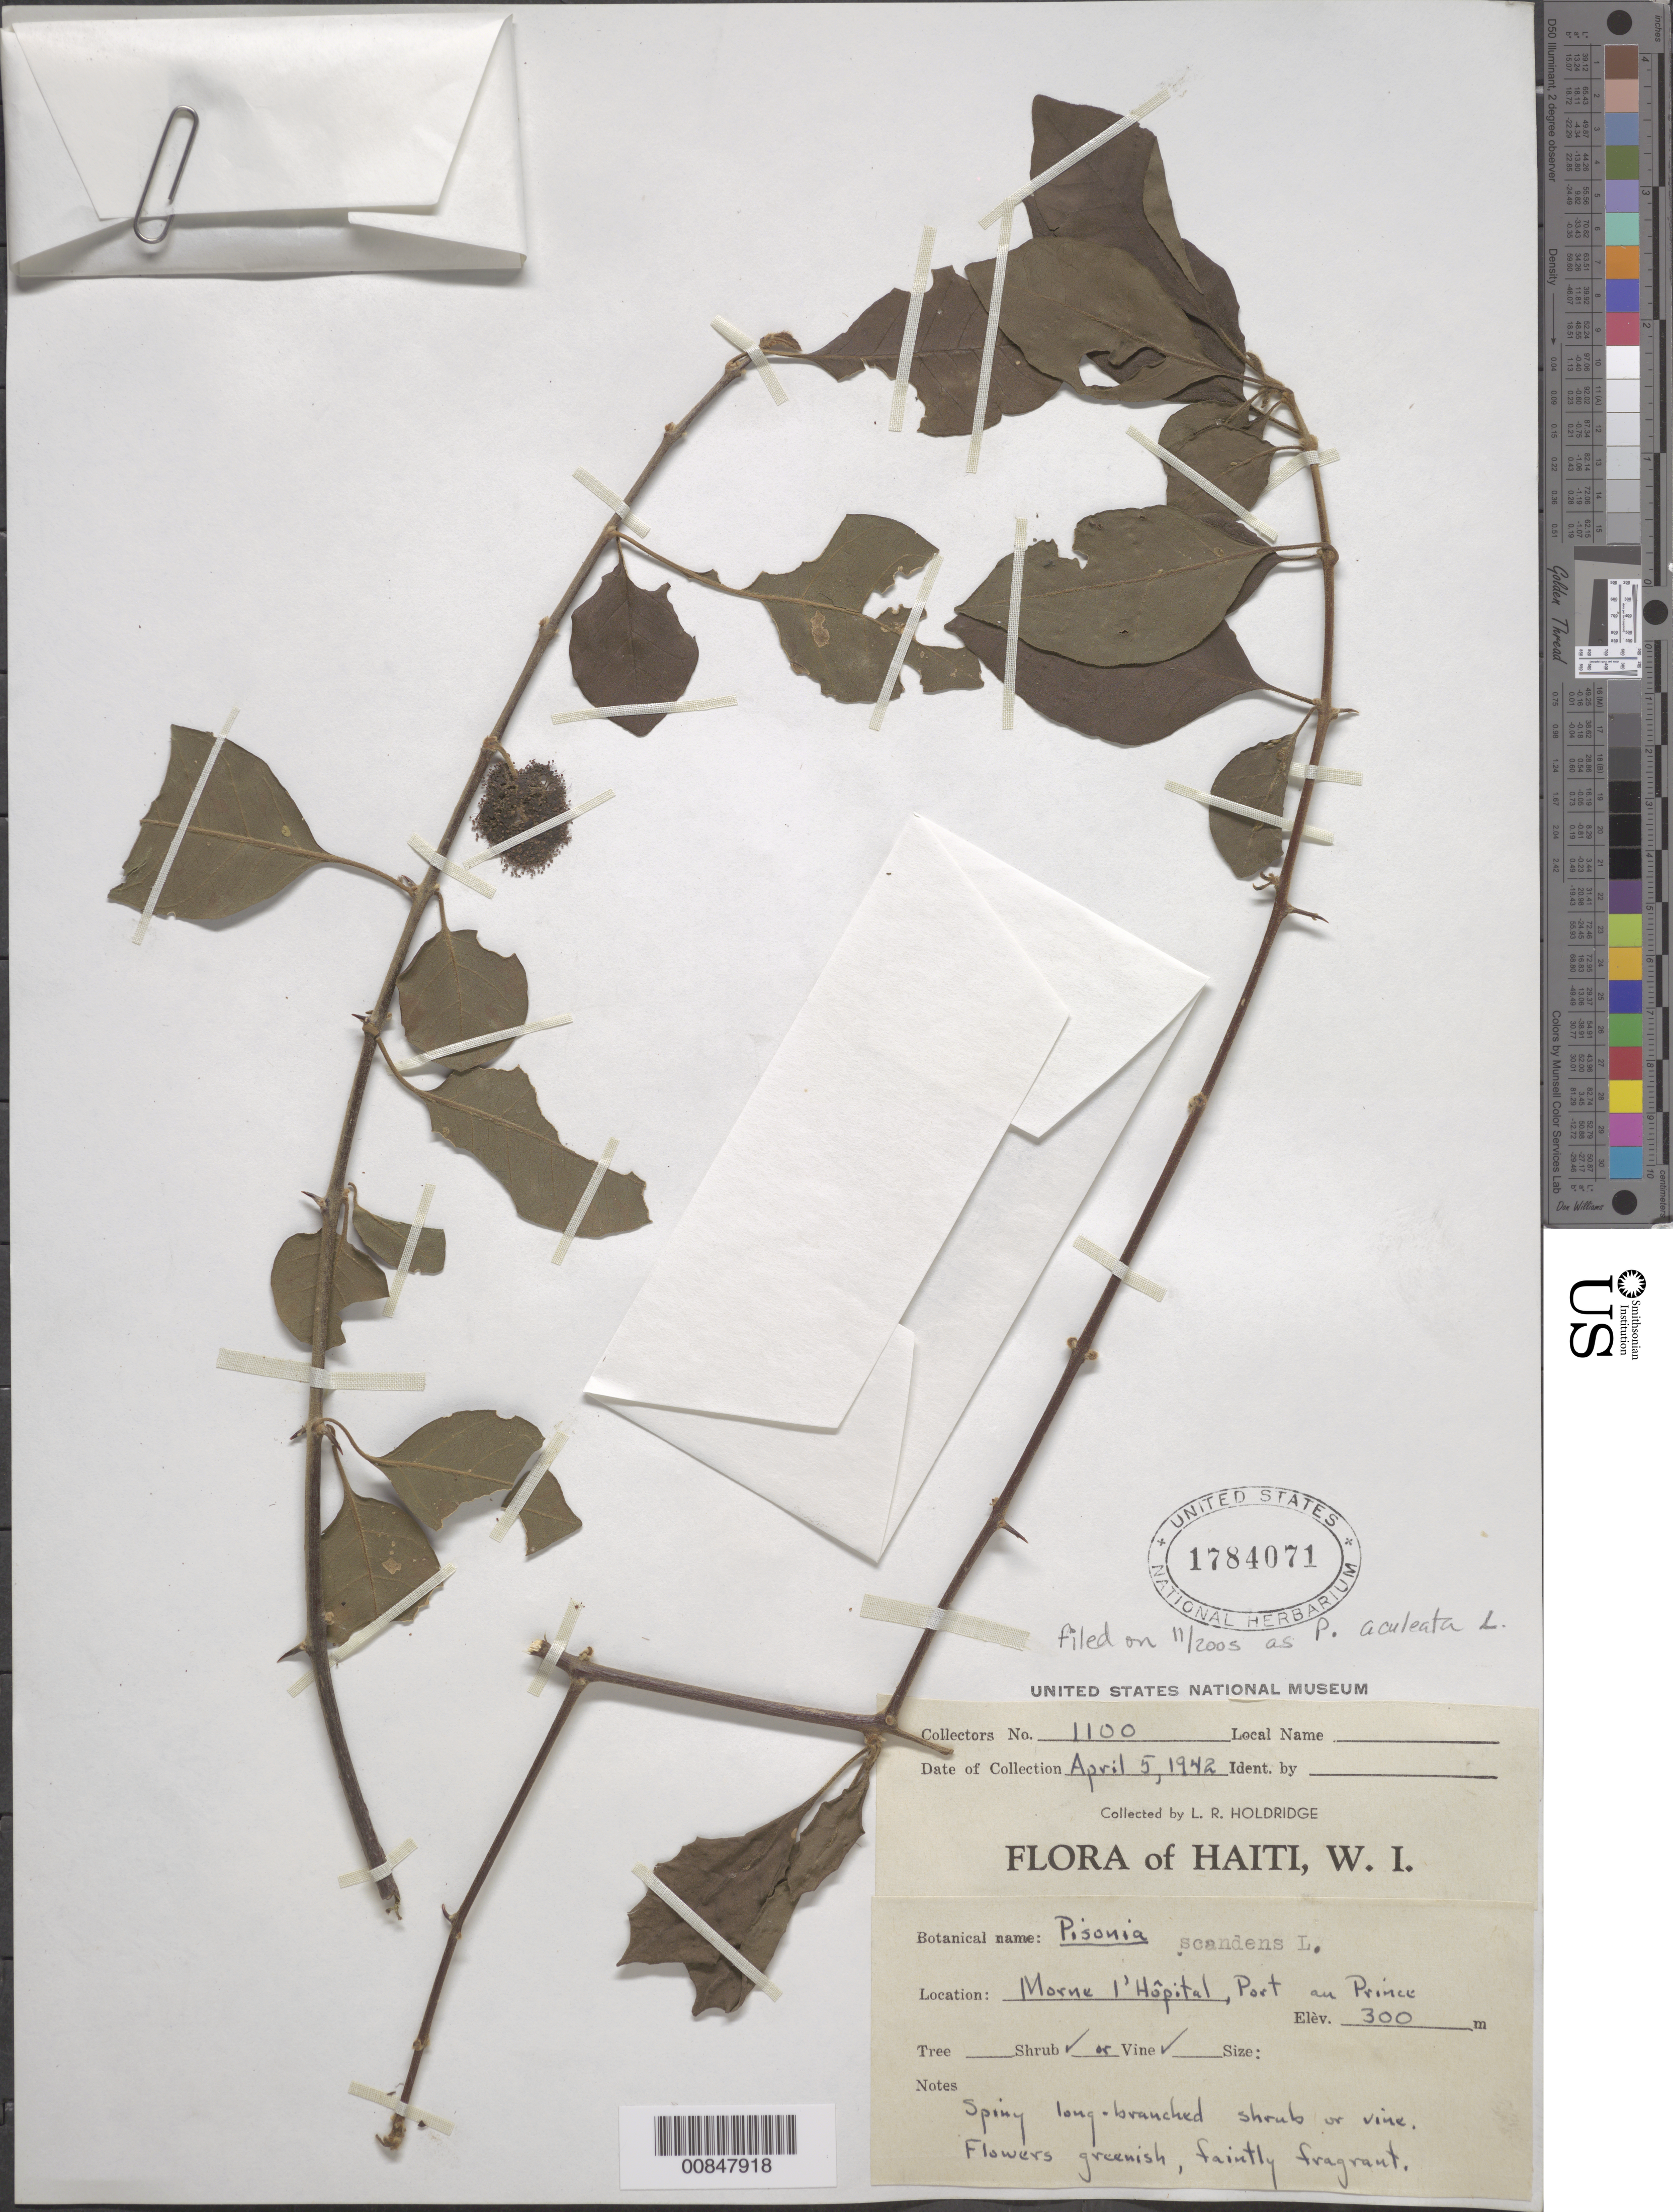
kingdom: Plantae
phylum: Tracheophyta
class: Magnoliopsida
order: Caryophyllales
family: Nyctaginaceae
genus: Pisonia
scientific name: Pisonia aculeata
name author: L.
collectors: L. Holdridge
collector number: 1100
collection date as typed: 05 Apr 1942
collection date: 1942-04-05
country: Haiti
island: Hispaniola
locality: Morne l'Hôpital, Port au Prince.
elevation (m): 300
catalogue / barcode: US 1784071